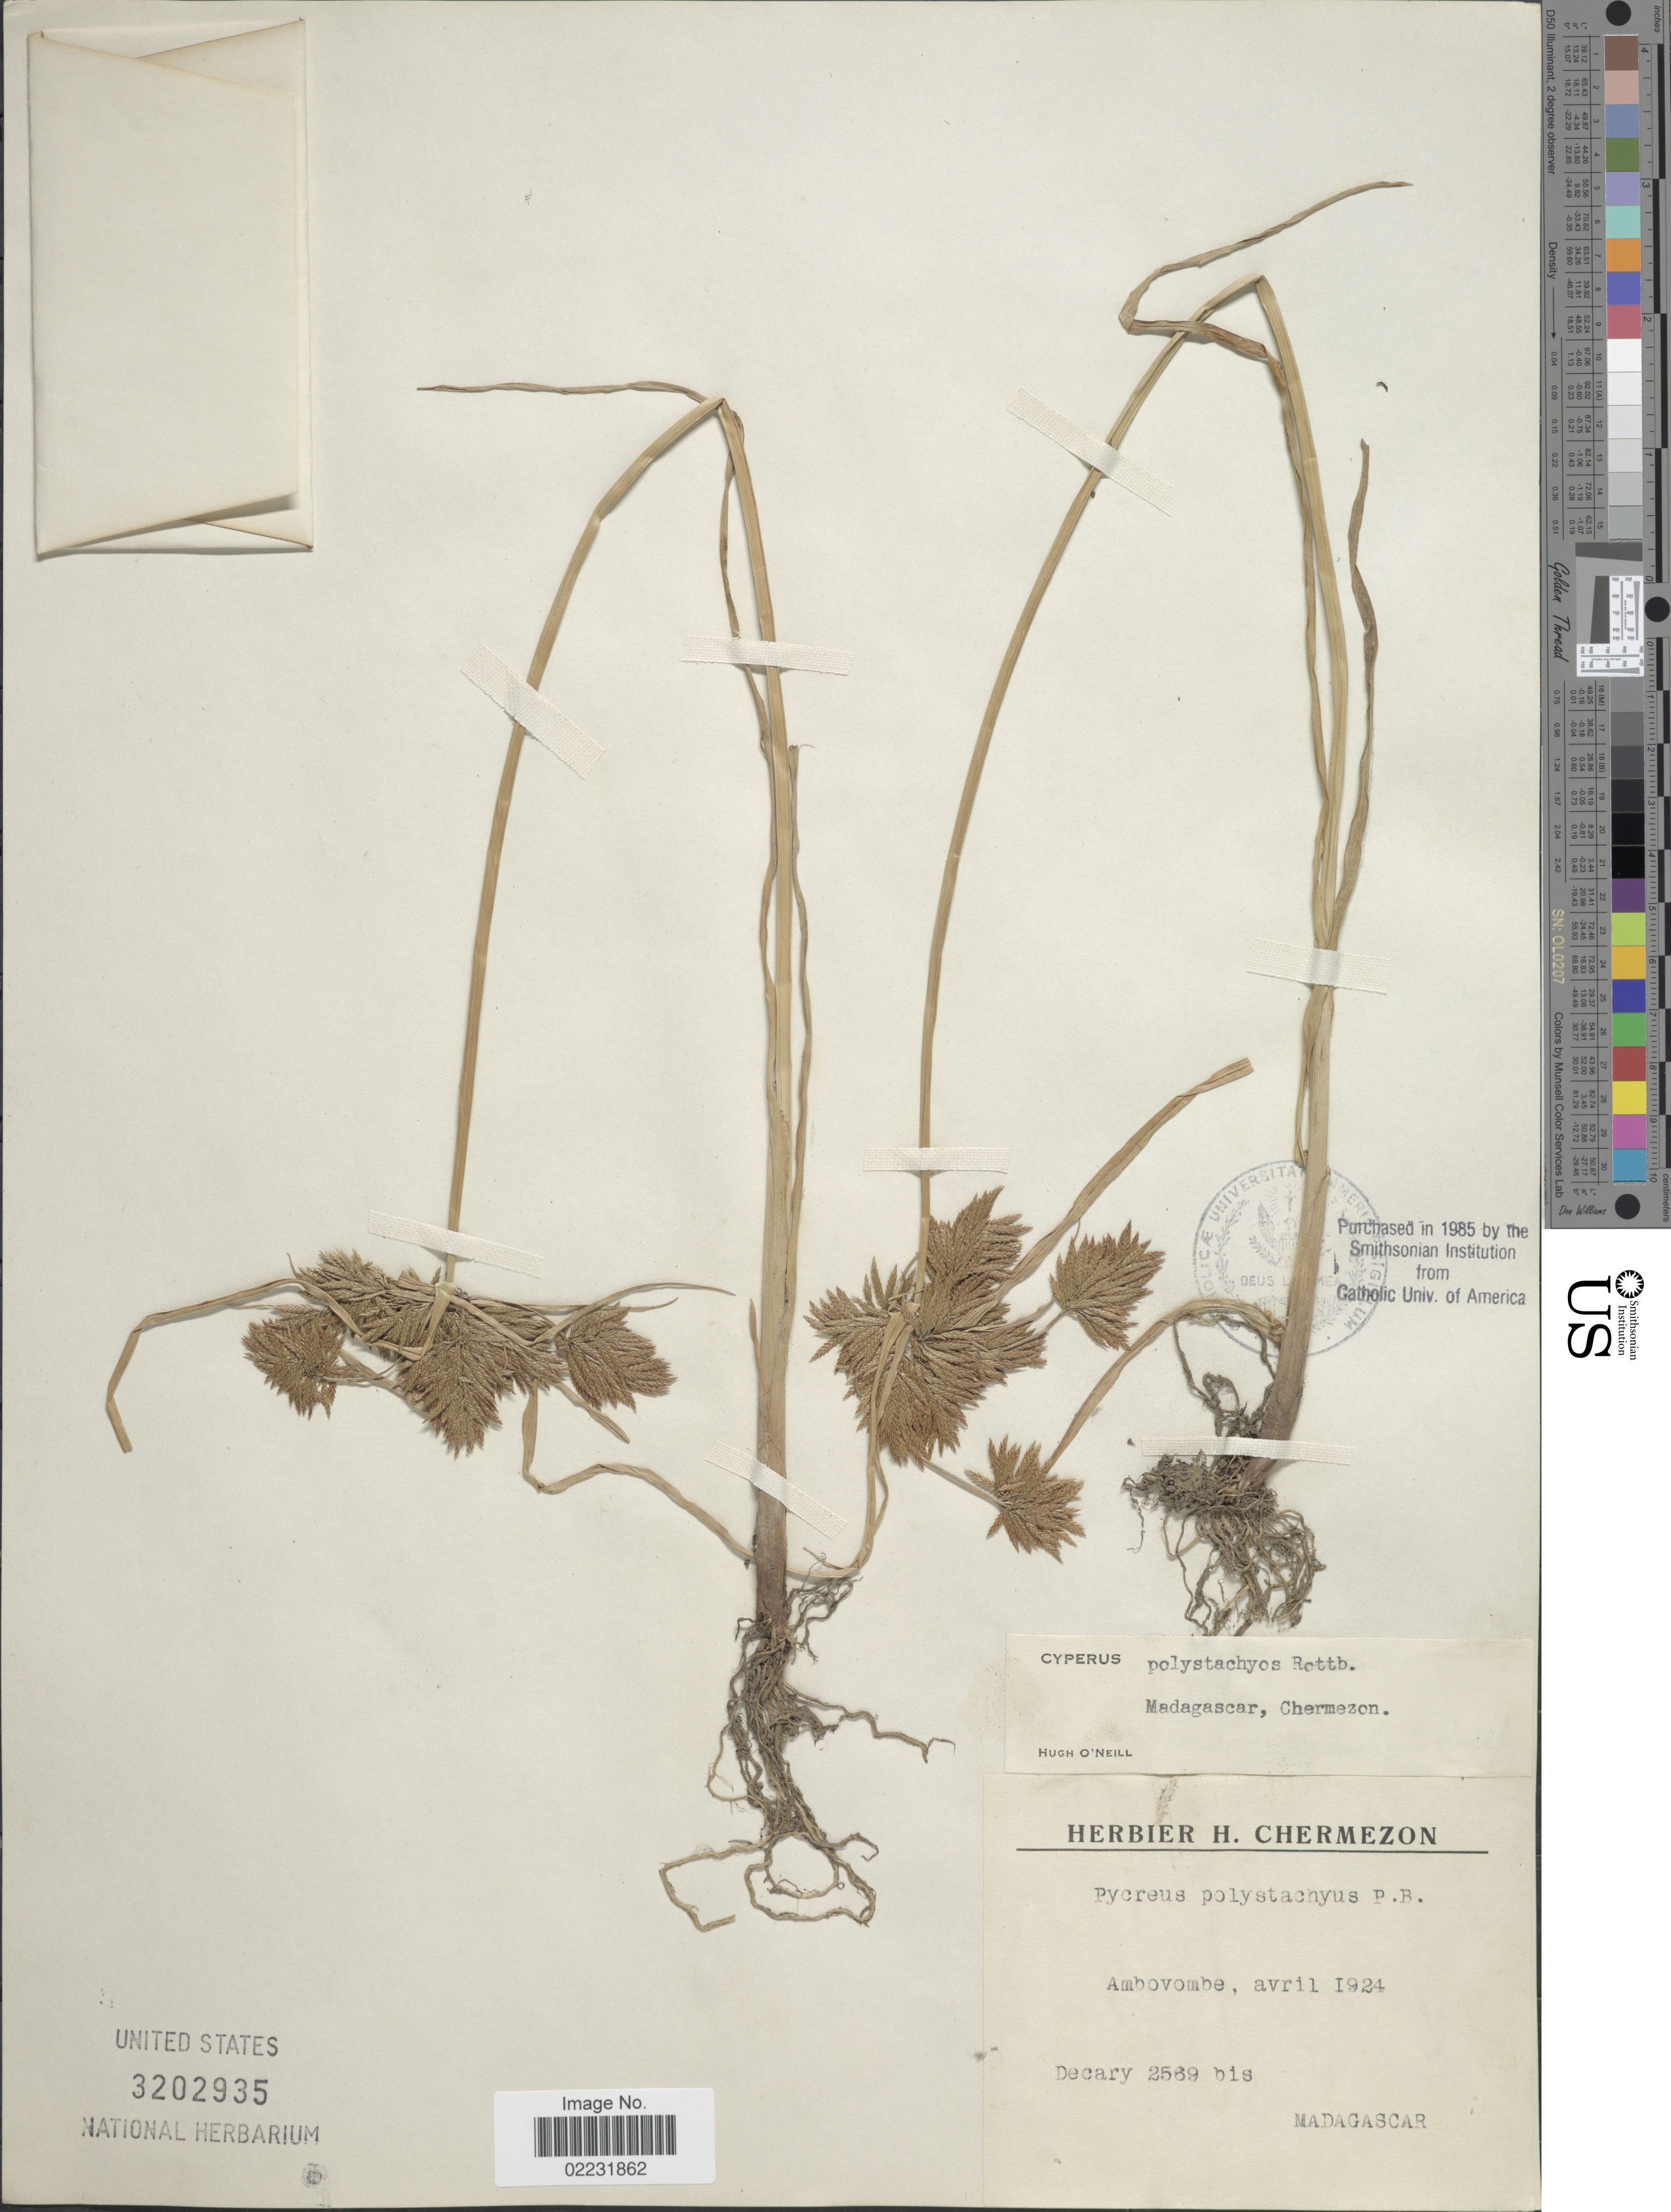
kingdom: Plantae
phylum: Tracheophyta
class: Liliopsida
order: Poales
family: Cyperaceae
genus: Cyperus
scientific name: Cyperus polystachyos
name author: Rottb.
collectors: Decary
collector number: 2569 bis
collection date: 1924-04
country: Madagascar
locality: Ambovombe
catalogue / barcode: US 3202935